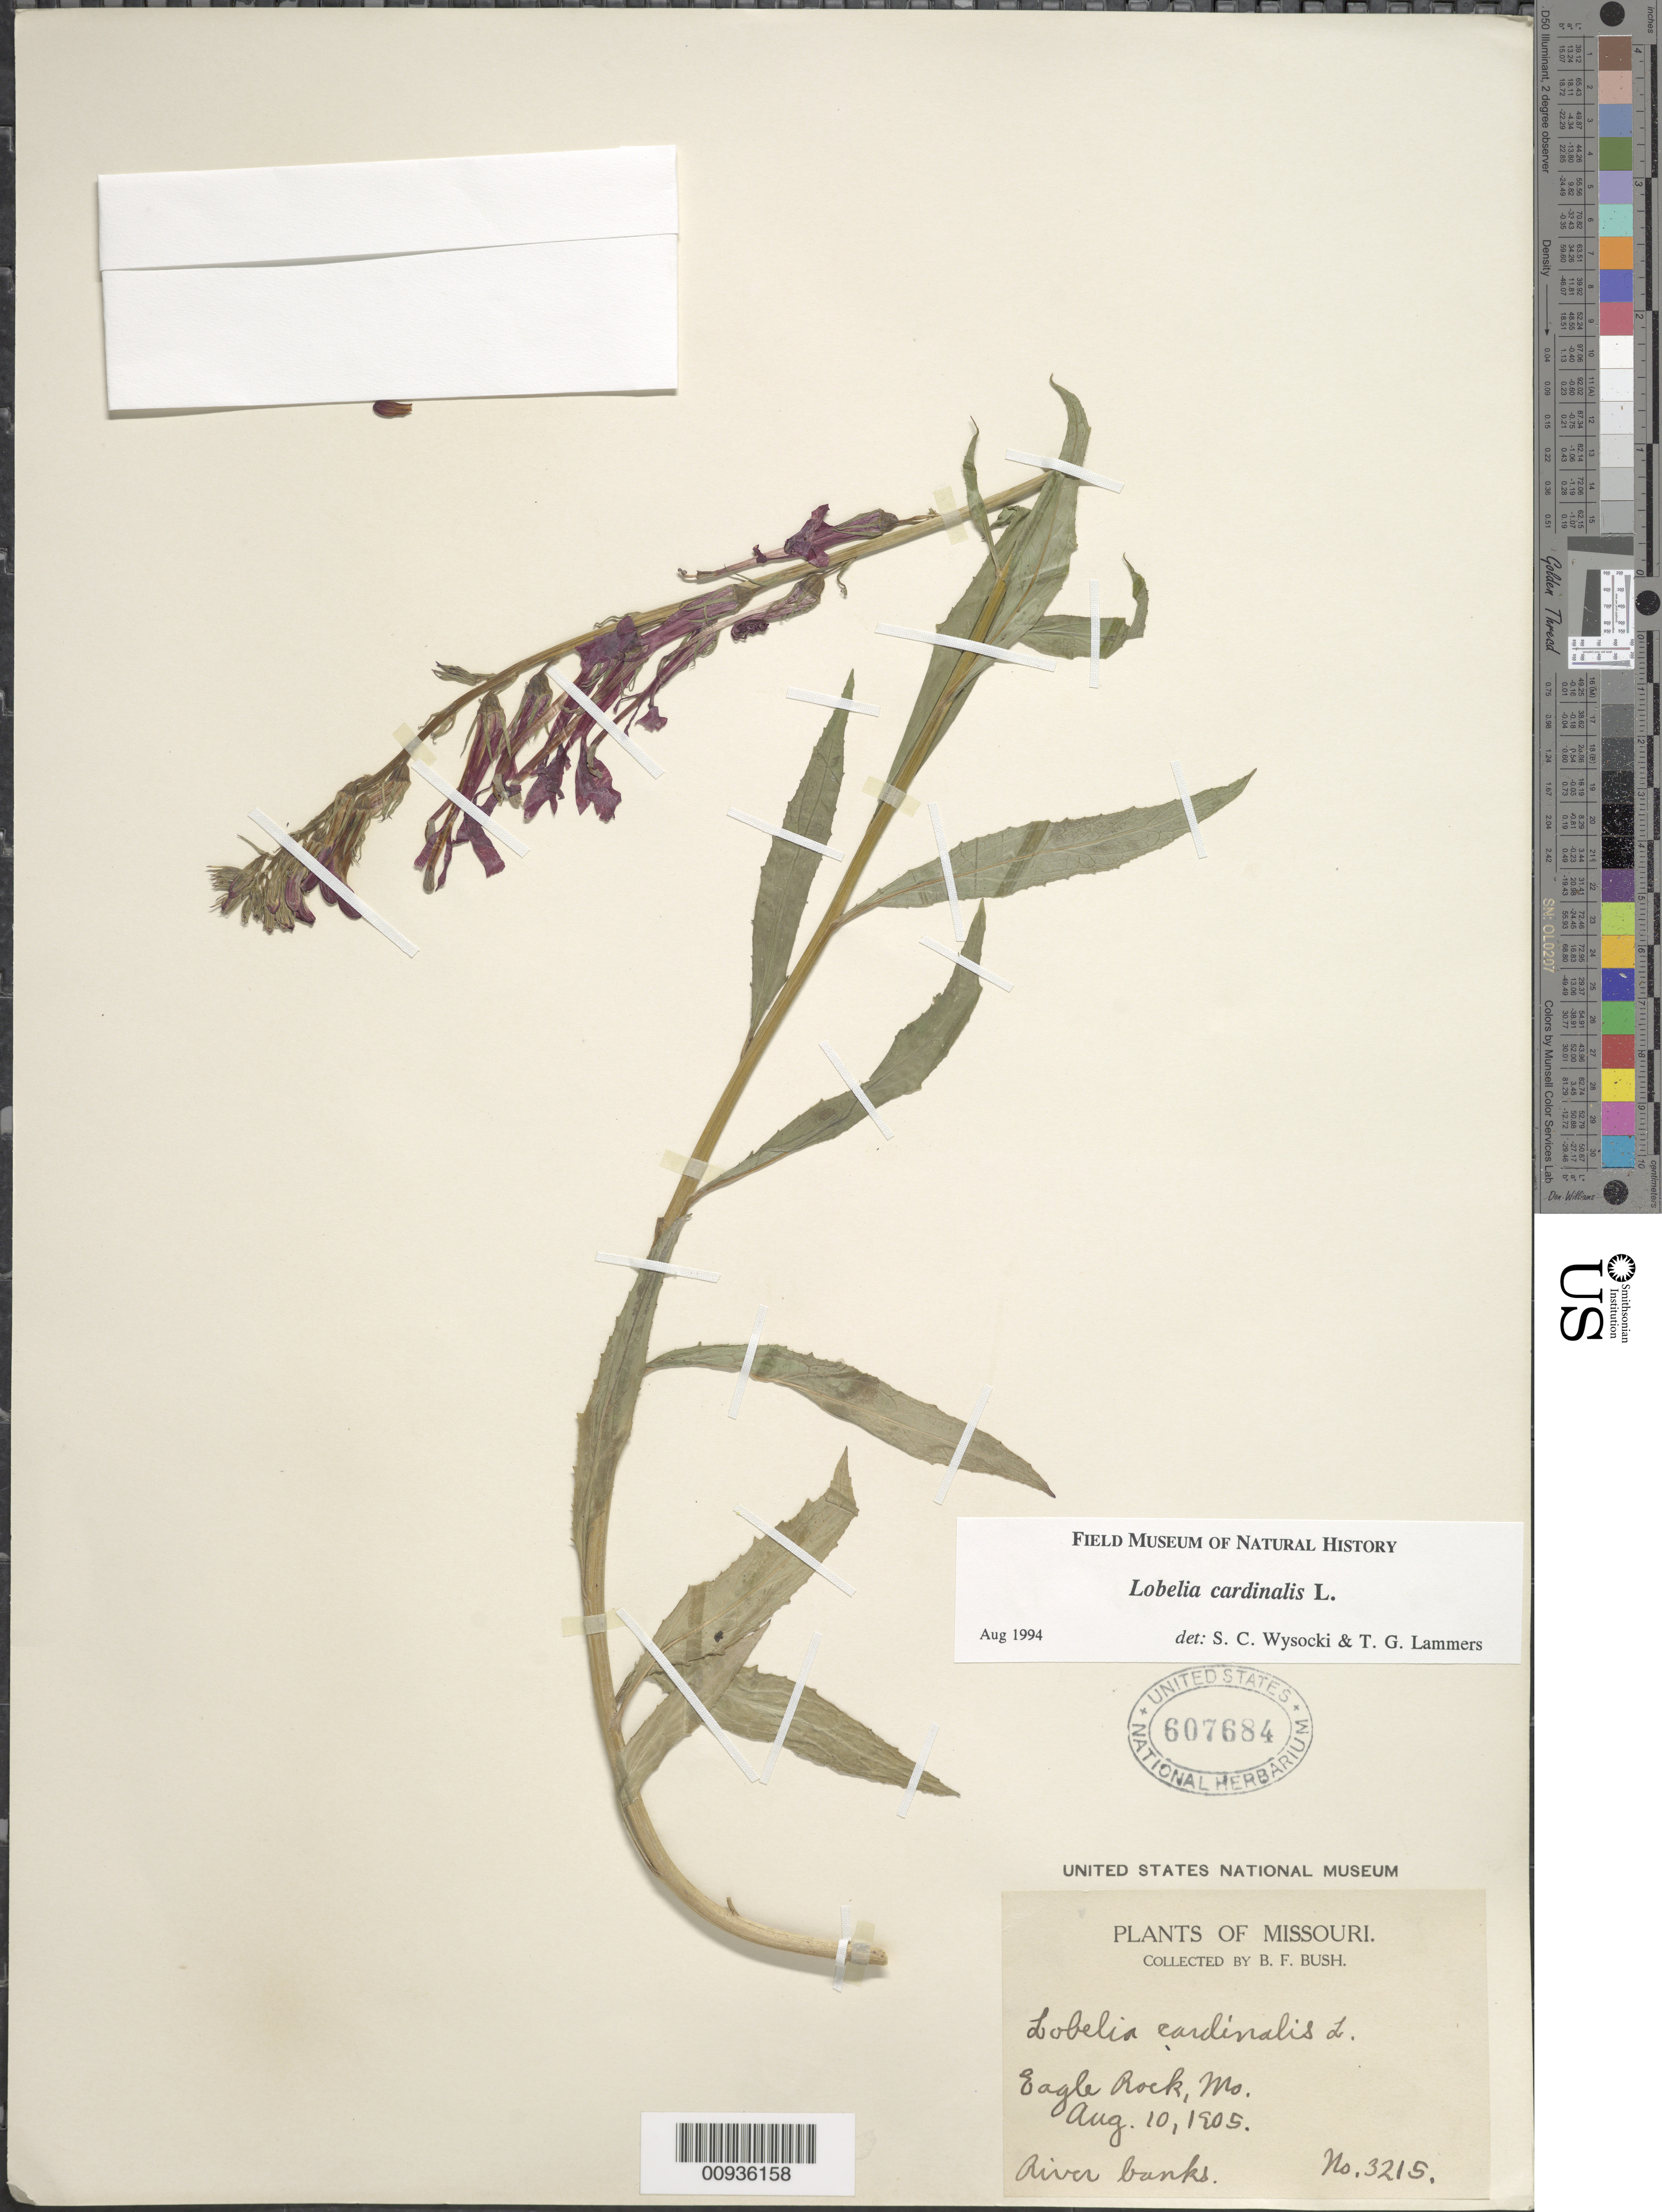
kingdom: Plantae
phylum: Tracheophyta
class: Magnoliopsida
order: Asterales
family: Campanulaceae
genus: Lobelia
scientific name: Lobelia cardinalis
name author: L.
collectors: B. F. Bush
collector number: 3215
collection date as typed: Aug. 10, 1905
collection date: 1905-08-10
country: United States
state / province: Missouri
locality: Eagle Rock.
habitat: river banks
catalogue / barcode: US 607684